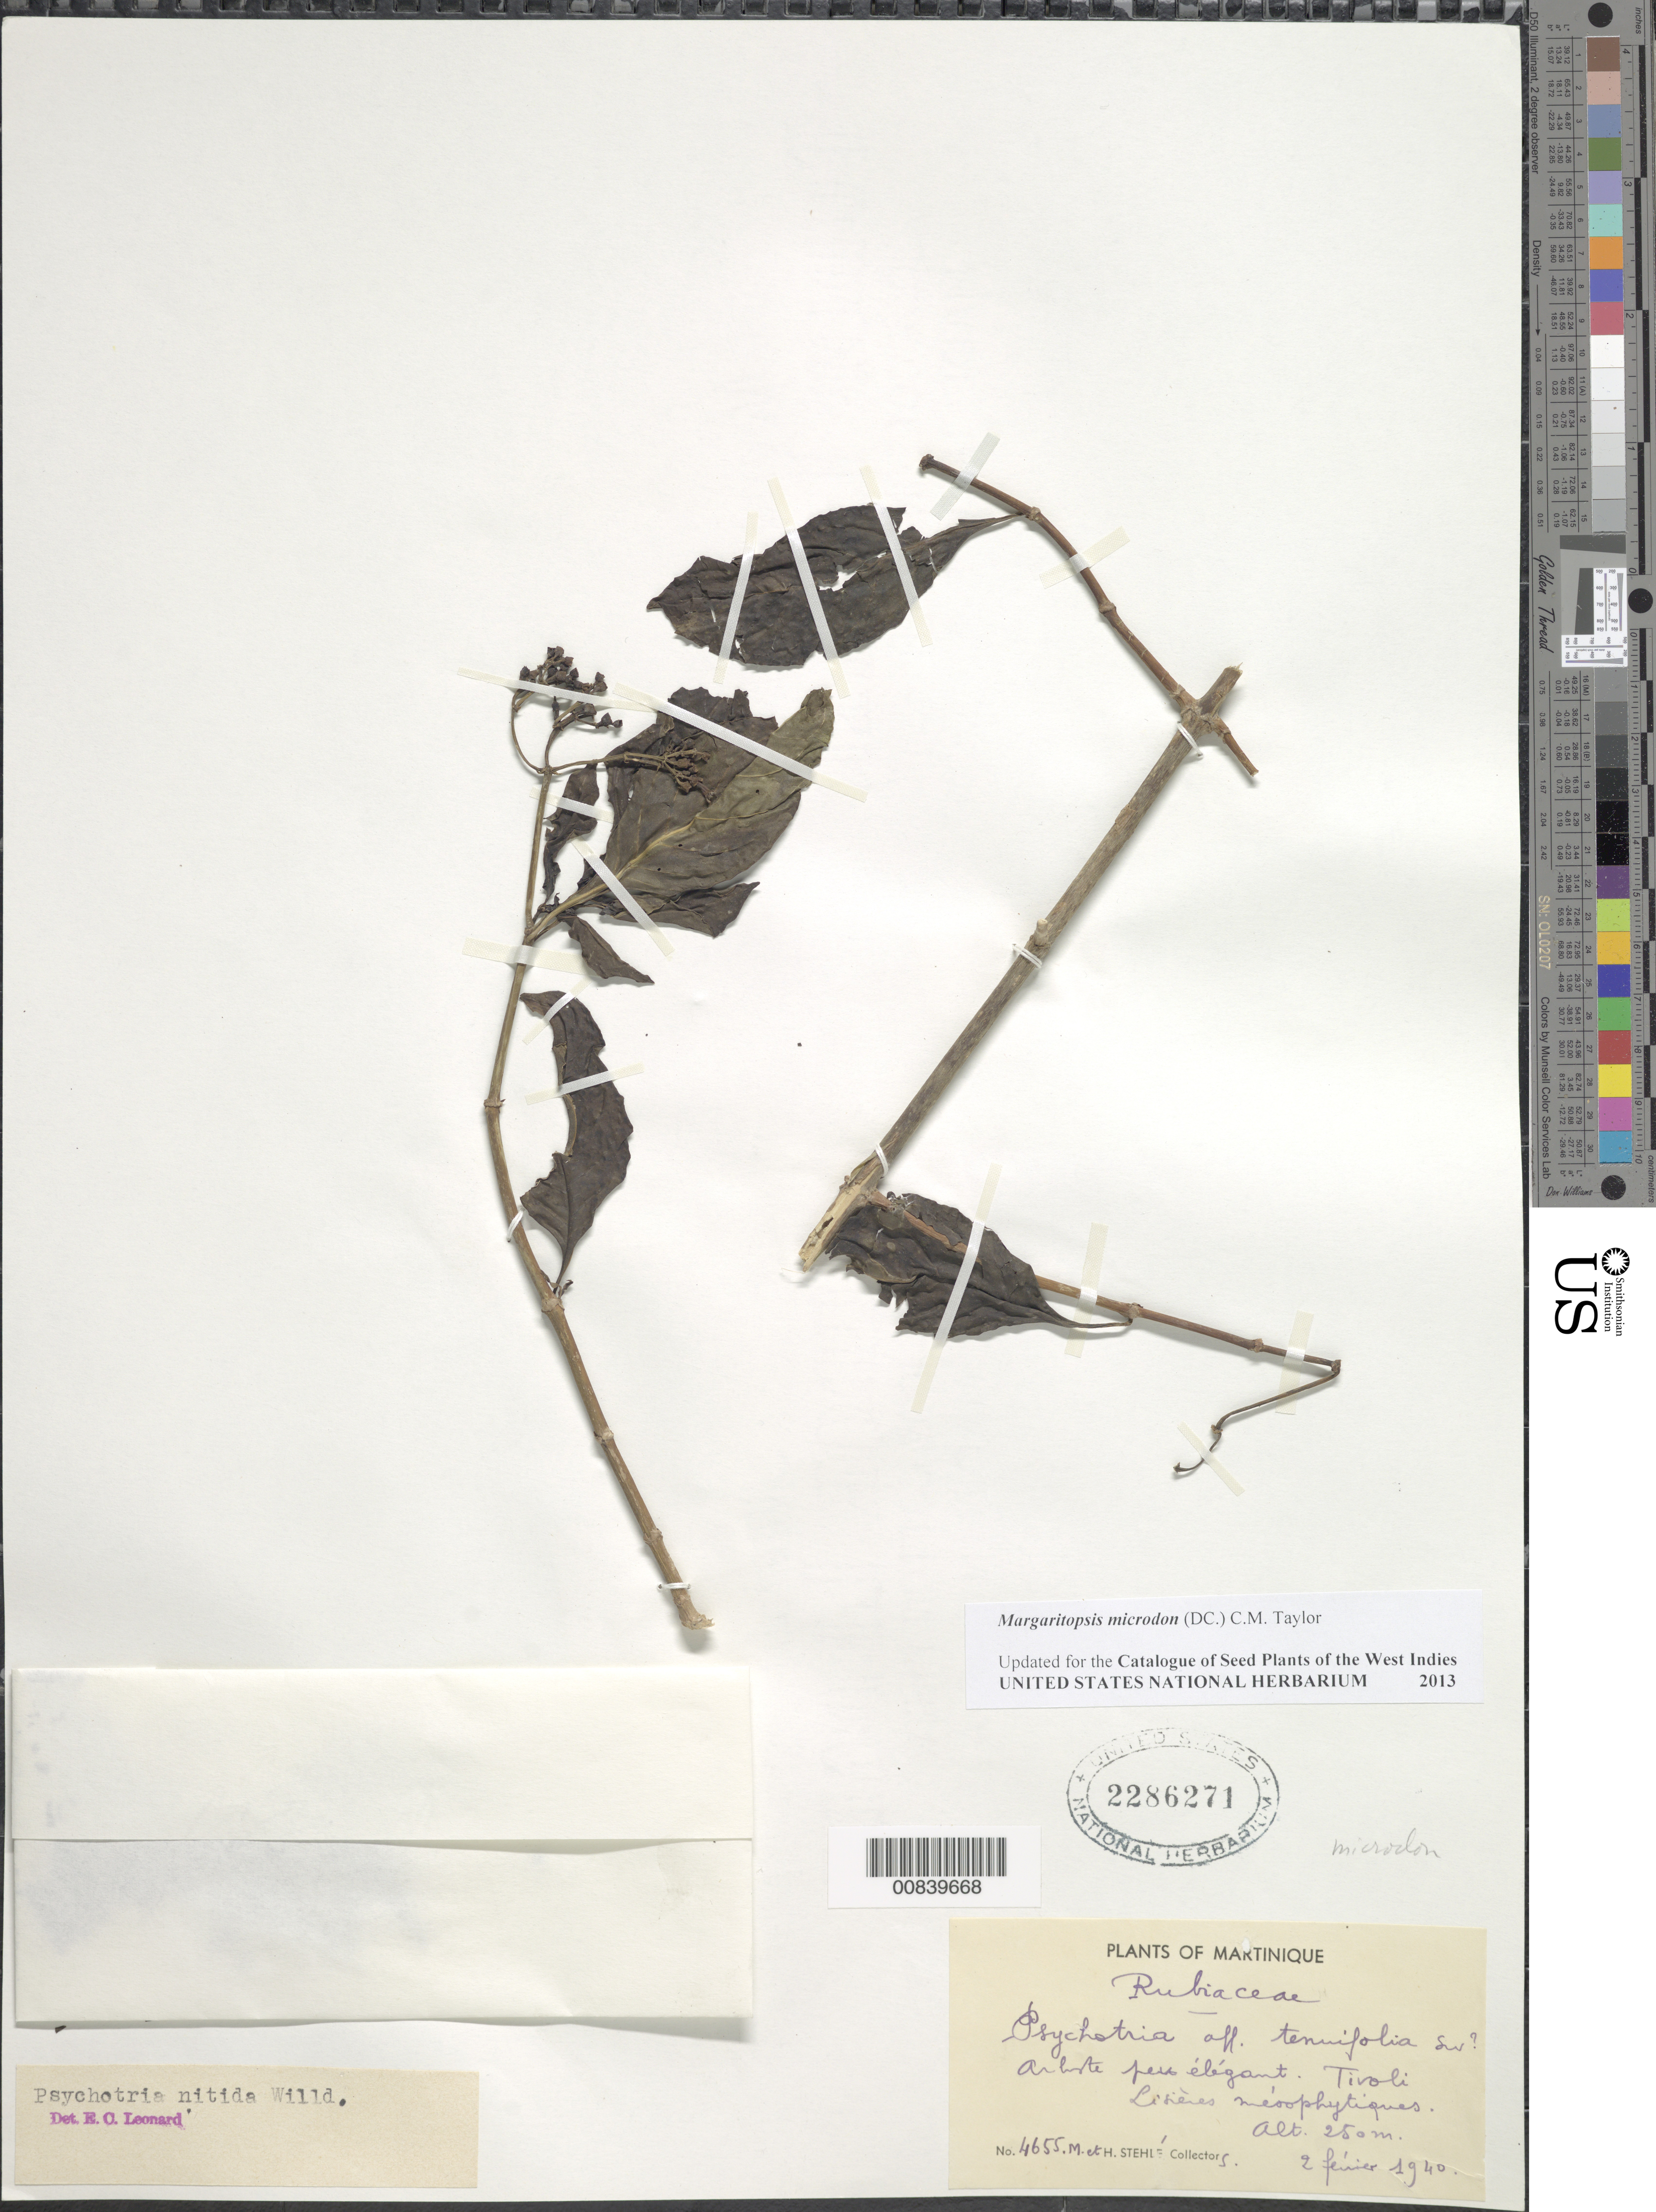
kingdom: Plantae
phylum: Tracheophyta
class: Magnoliopsida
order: Gentianales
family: Rubiaceae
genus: Margaritopsis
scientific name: Margaritopsis microdon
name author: (DC.) C.M. Taylor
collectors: M. Stehlé & H. Stehlé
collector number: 4655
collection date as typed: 02 Feb 1940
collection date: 1940-02-02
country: Martinique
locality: Tivoli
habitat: Lisères mésophytiques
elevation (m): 250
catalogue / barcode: US 2286271